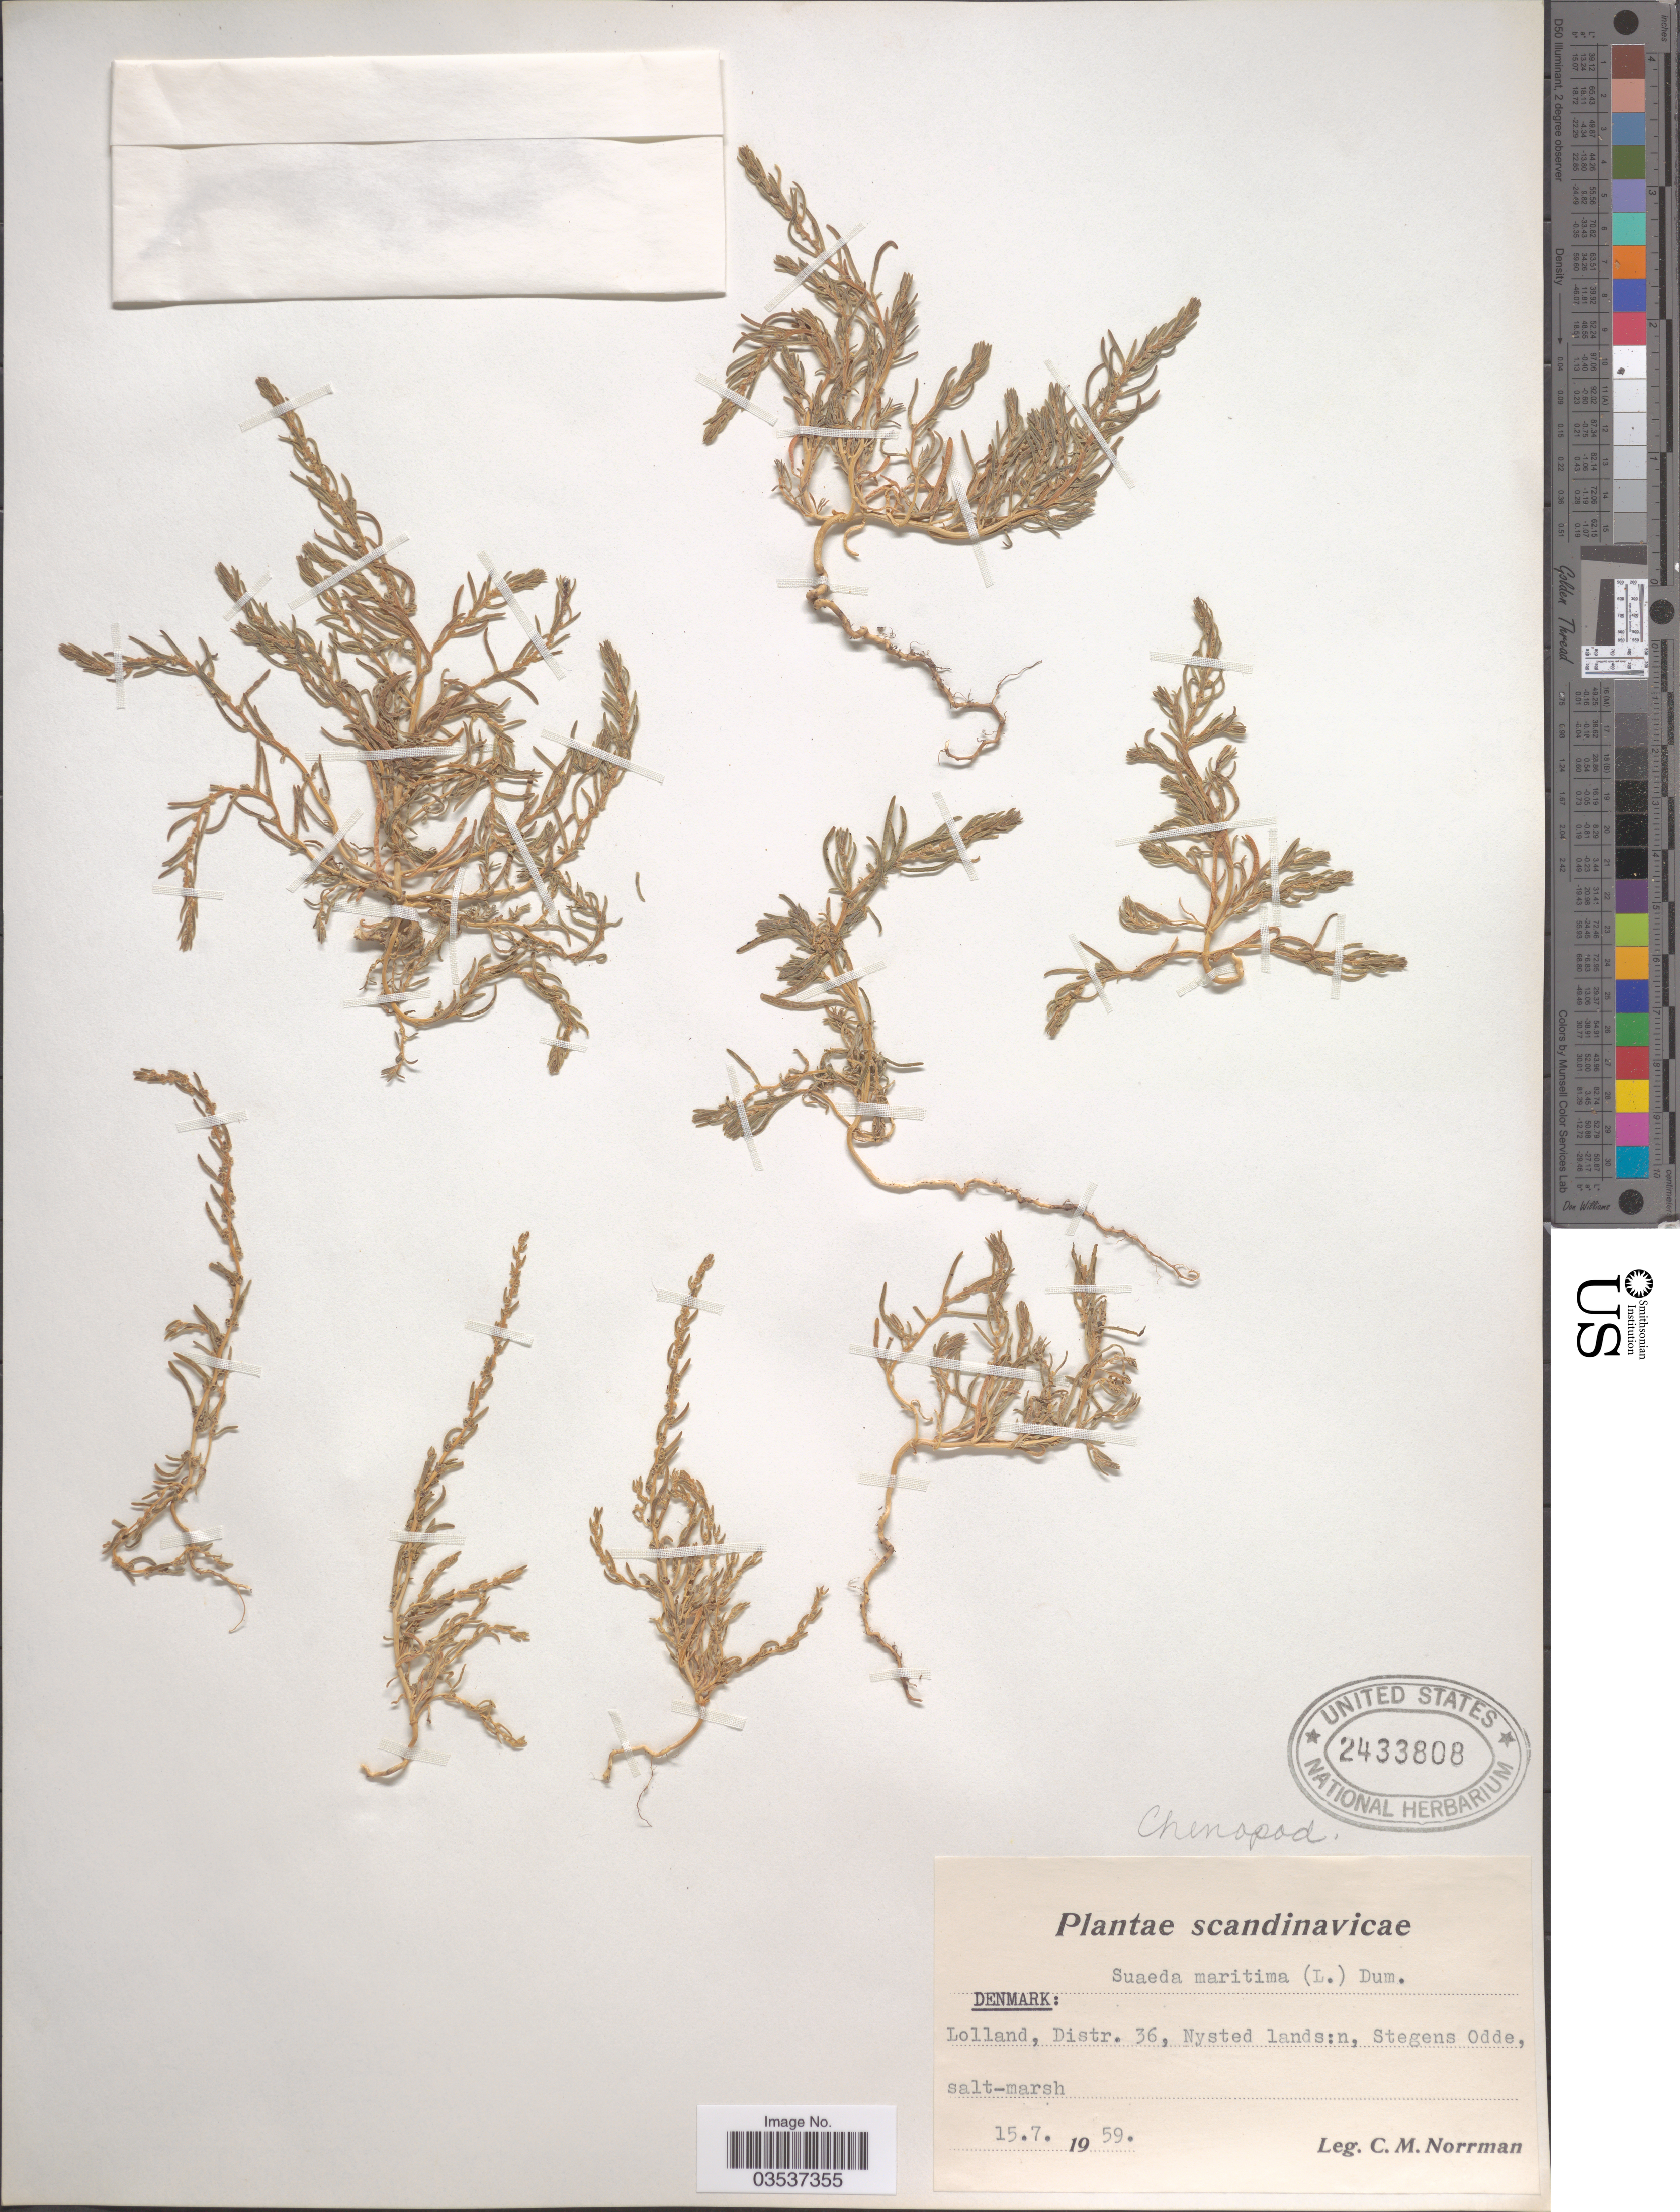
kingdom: Plantae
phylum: Tracheophyta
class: Magnoliopsida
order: Caryophyllales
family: Amaranthaceae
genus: Suaeda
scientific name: Suaeda maritima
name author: (L.) Dumort.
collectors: C. Norrman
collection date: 1959-07-15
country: Denmark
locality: Scandinavicae. Lolland, Distr. 36, Nysted lands:n, Stegens Odde.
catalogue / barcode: US 2433808